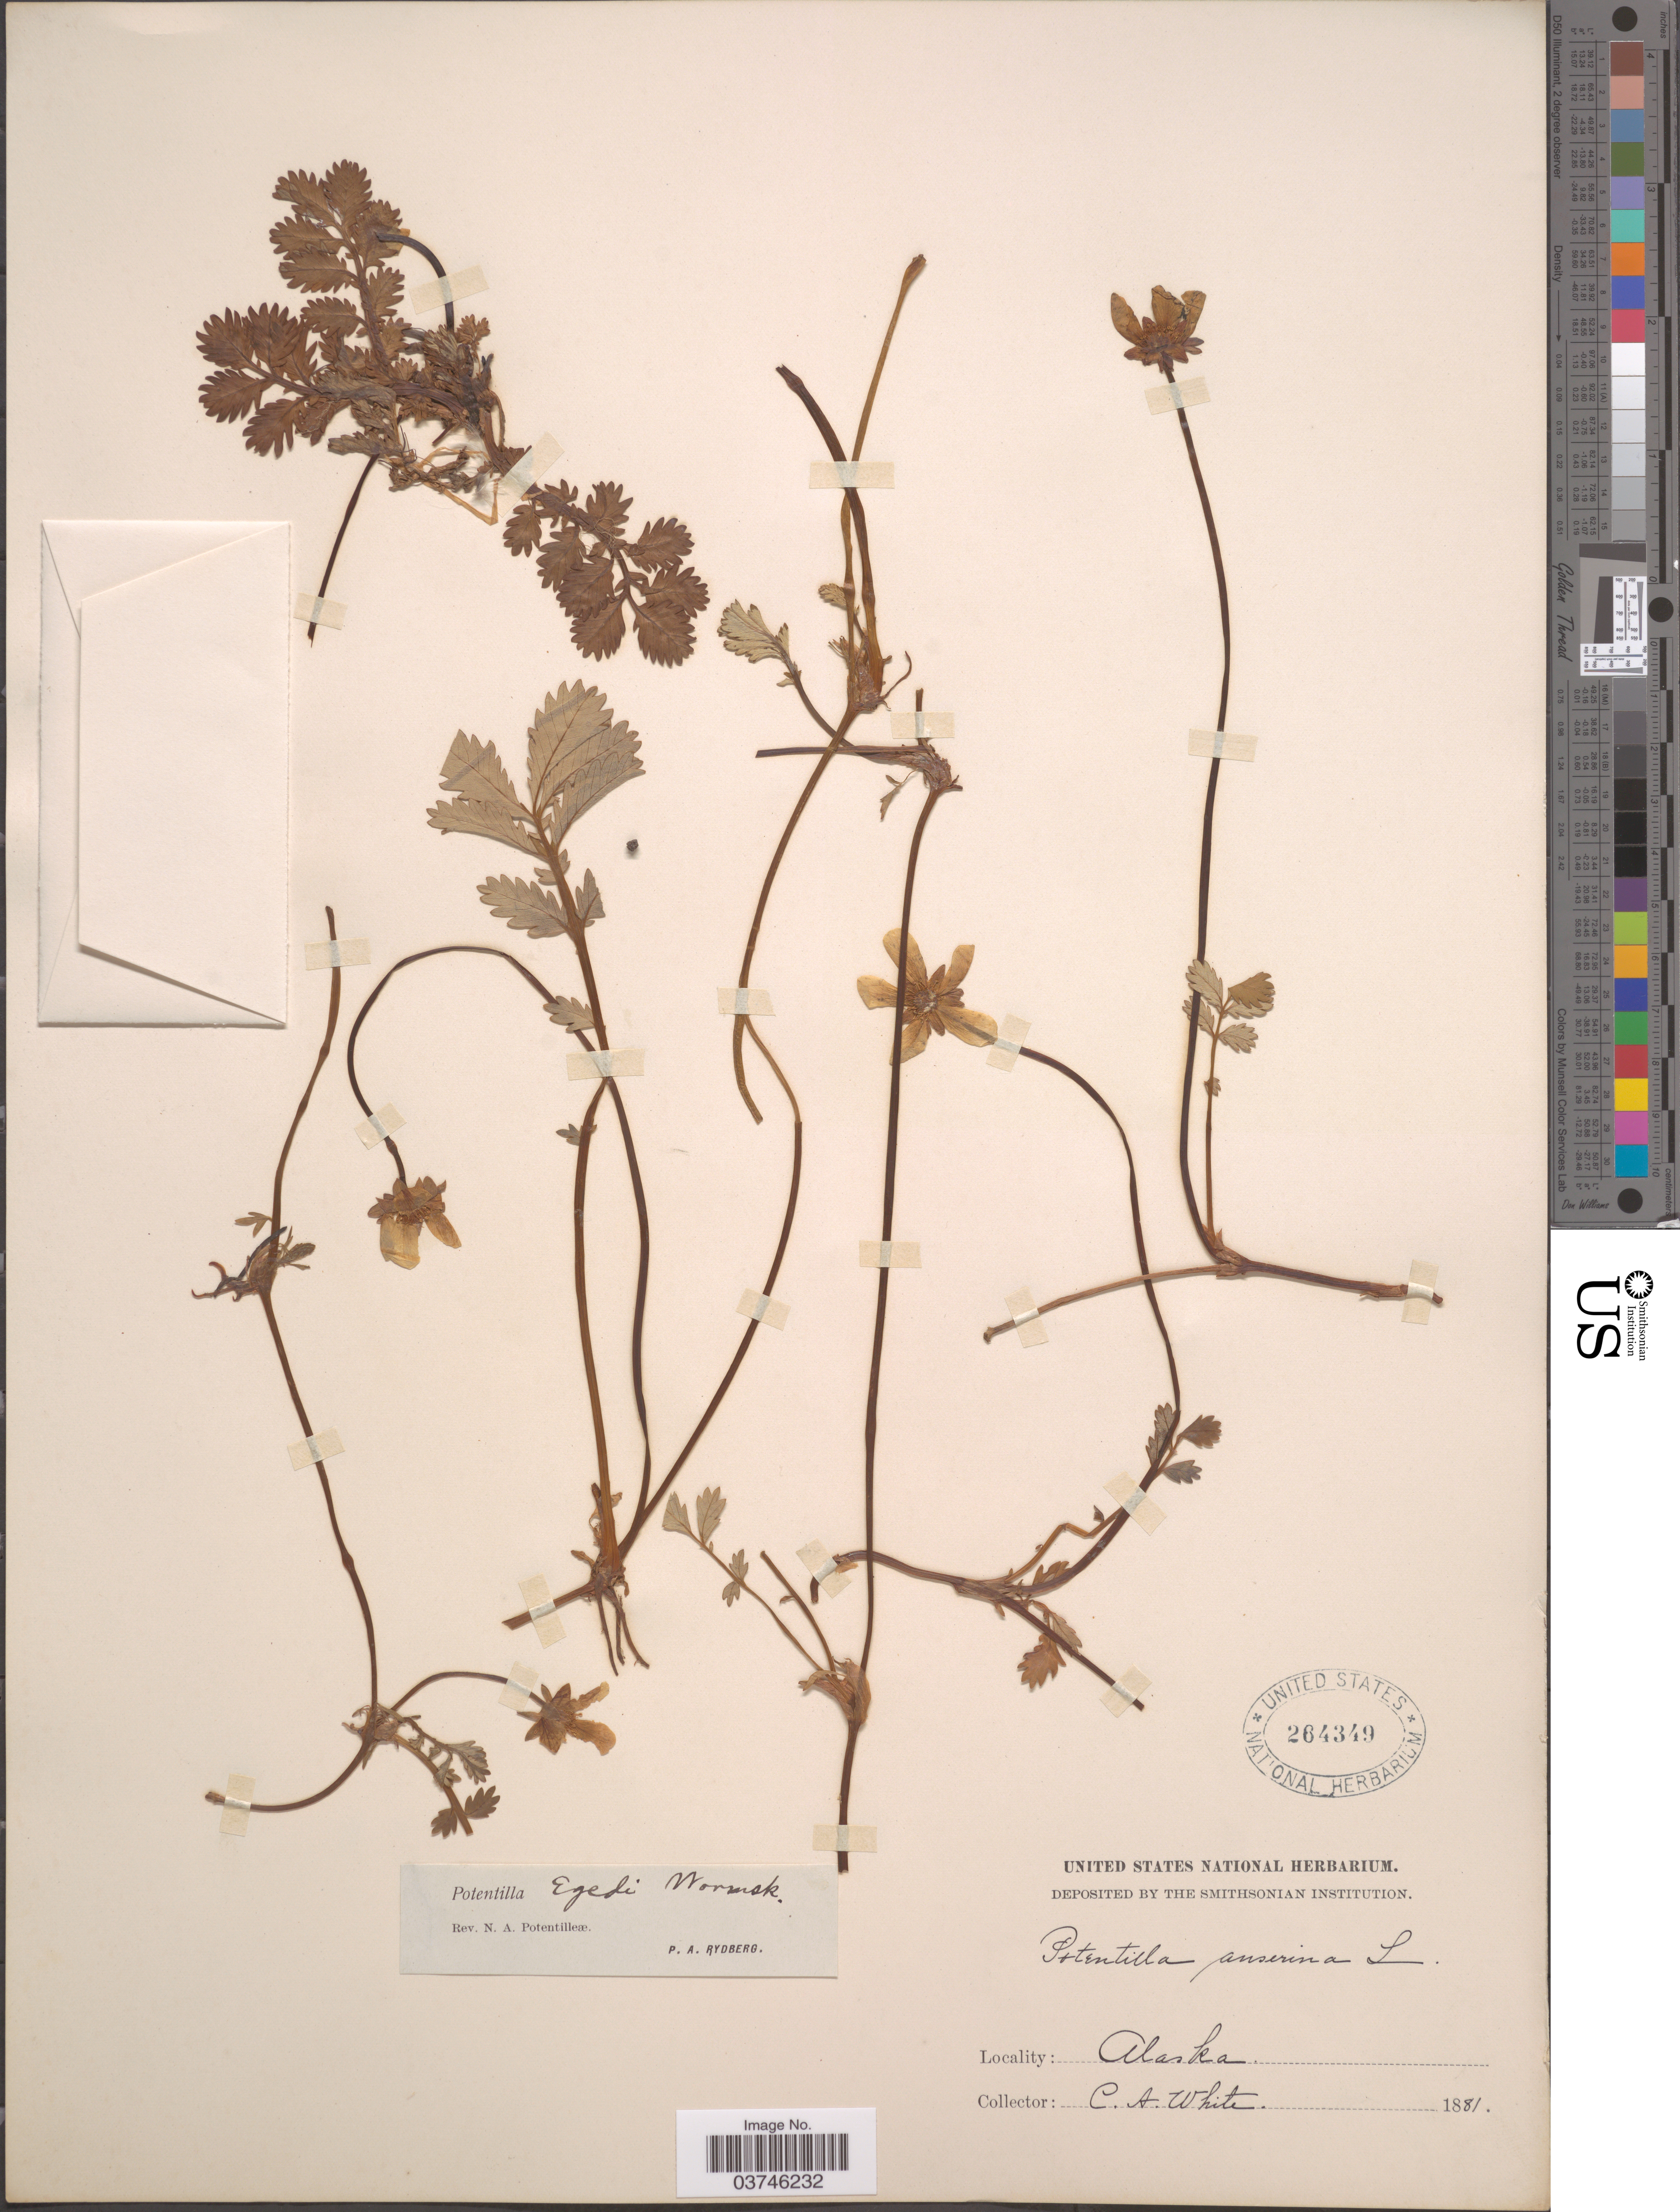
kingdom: Plantae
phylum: Tracheophyta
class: Magnoliopsida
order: Rosales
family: Rosaceae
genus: Argentina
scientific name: Argentina egedii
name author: (Wormsk. ex Oeder) Rydb.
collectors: C. White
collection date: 1881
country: United States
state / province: Alaska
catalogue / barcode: US 264349